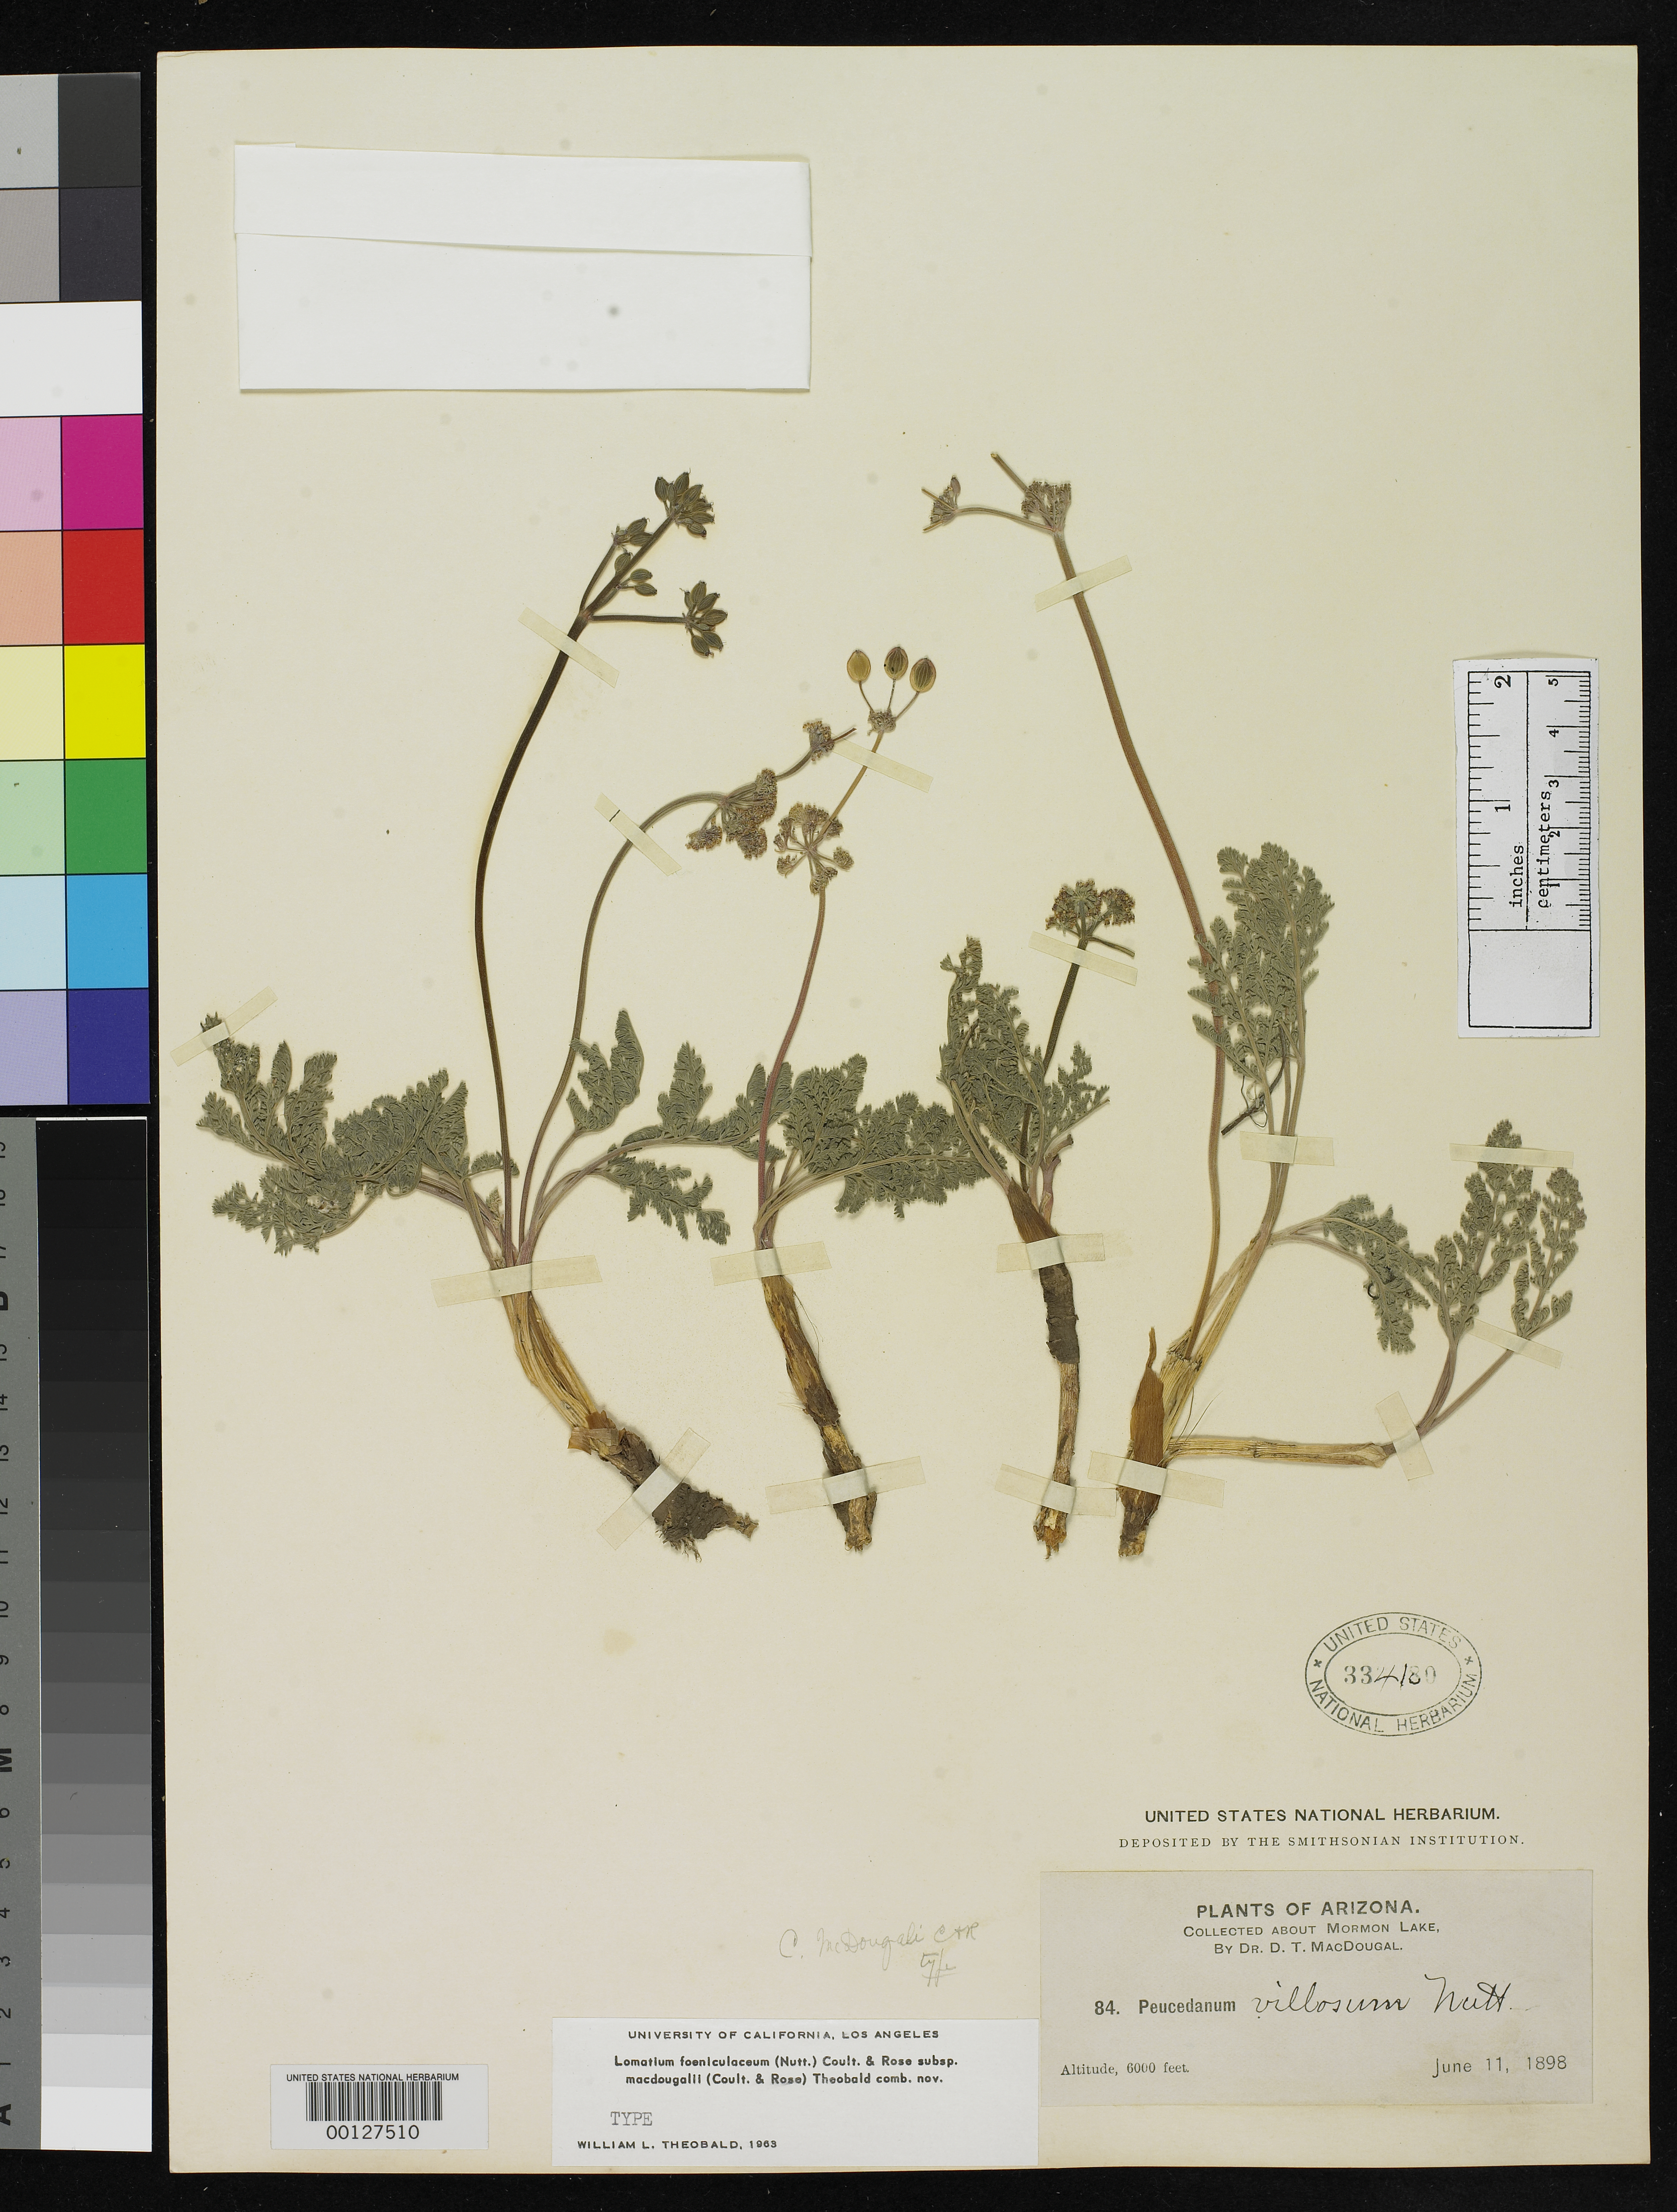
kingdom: Plantae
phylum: Tracheophyta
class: Magnoliopsida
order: Apiales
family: Apiaceae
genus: Lomatium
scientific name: Lomatium macdougalii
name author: J.M. Coult. & Rose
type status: Type Collection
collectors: D. T. MacDougal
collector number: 84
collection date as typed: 11 Jun 1898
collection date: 1898-06-11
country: United States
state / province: Arizona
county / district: Coconino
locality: Mormon Lake.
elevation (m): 1800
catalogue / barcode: US 334180